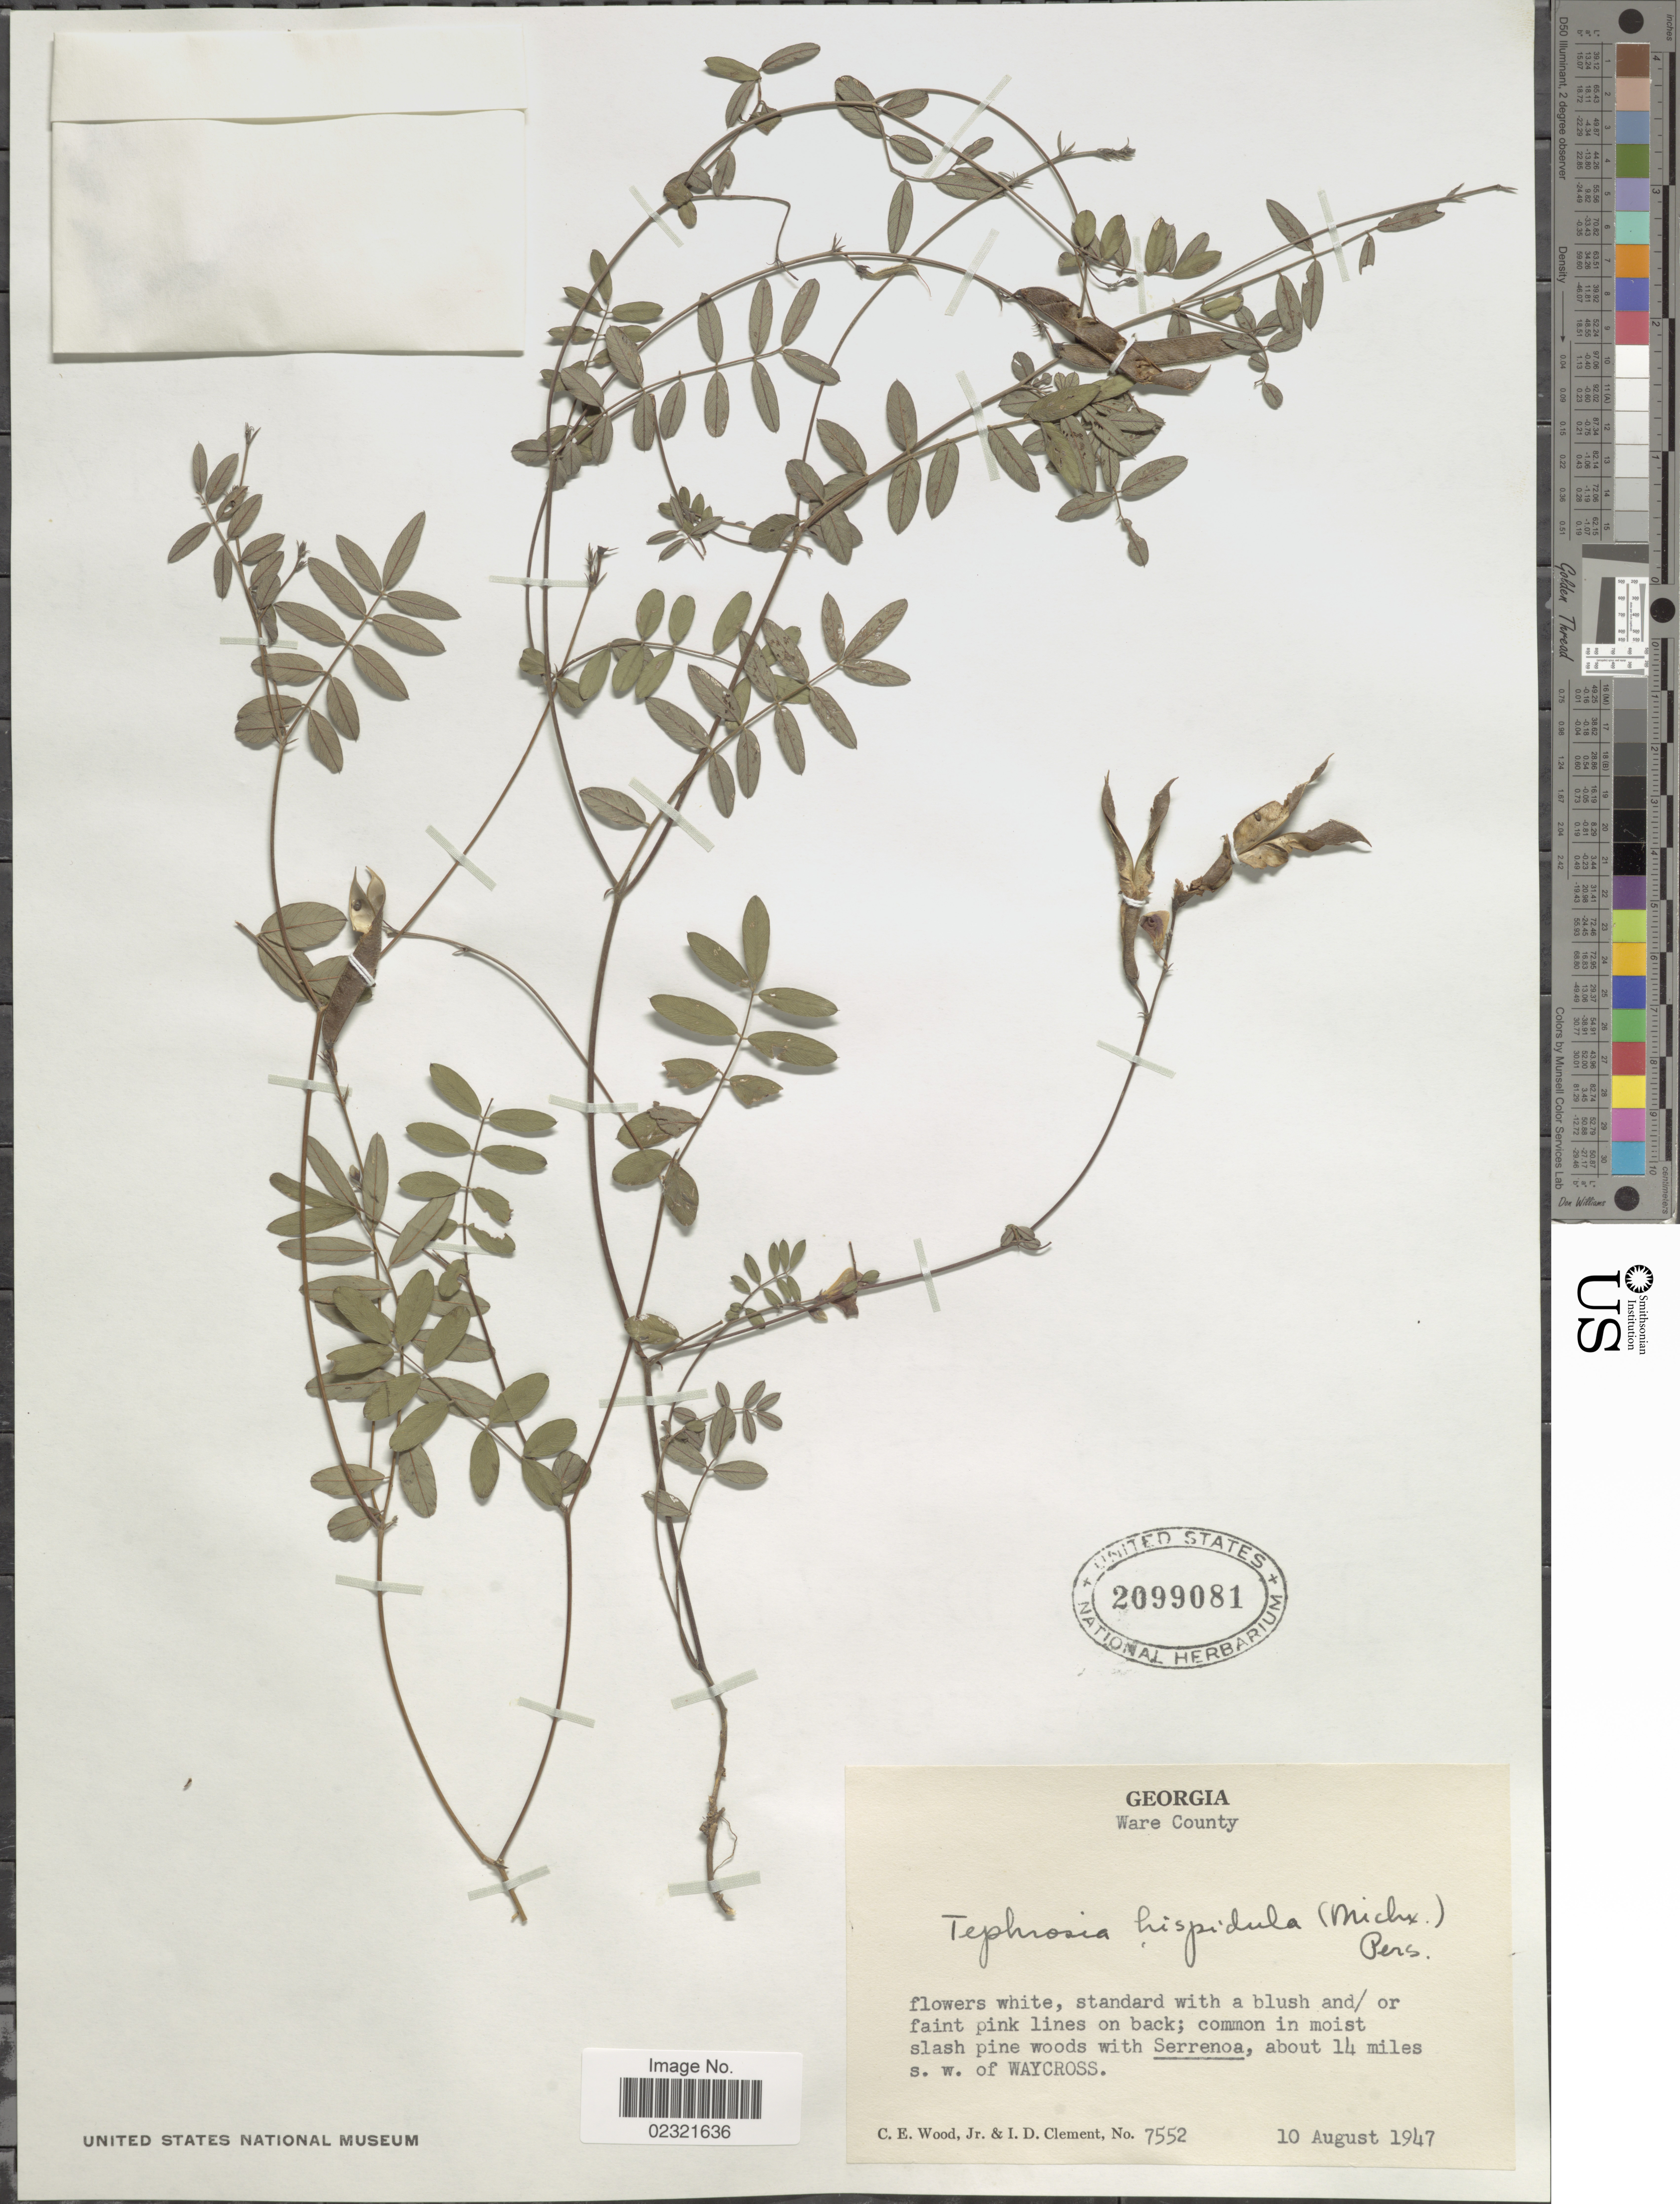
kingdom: Plantae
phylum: Tracheophyta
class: Magnoliopsida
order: Fabales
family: Fabaceae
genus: Tephrosia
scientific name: Tephrosia hispidula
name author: (Michx.) Pers.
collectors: C. Wood & I. Clement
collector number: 7552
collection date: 1947-08-10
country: United States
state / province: Georgia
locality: Ware County, common in moist slash pine woods with Serrenoa, about 14 miles s. w. of Waycross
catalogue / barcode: US 2099081